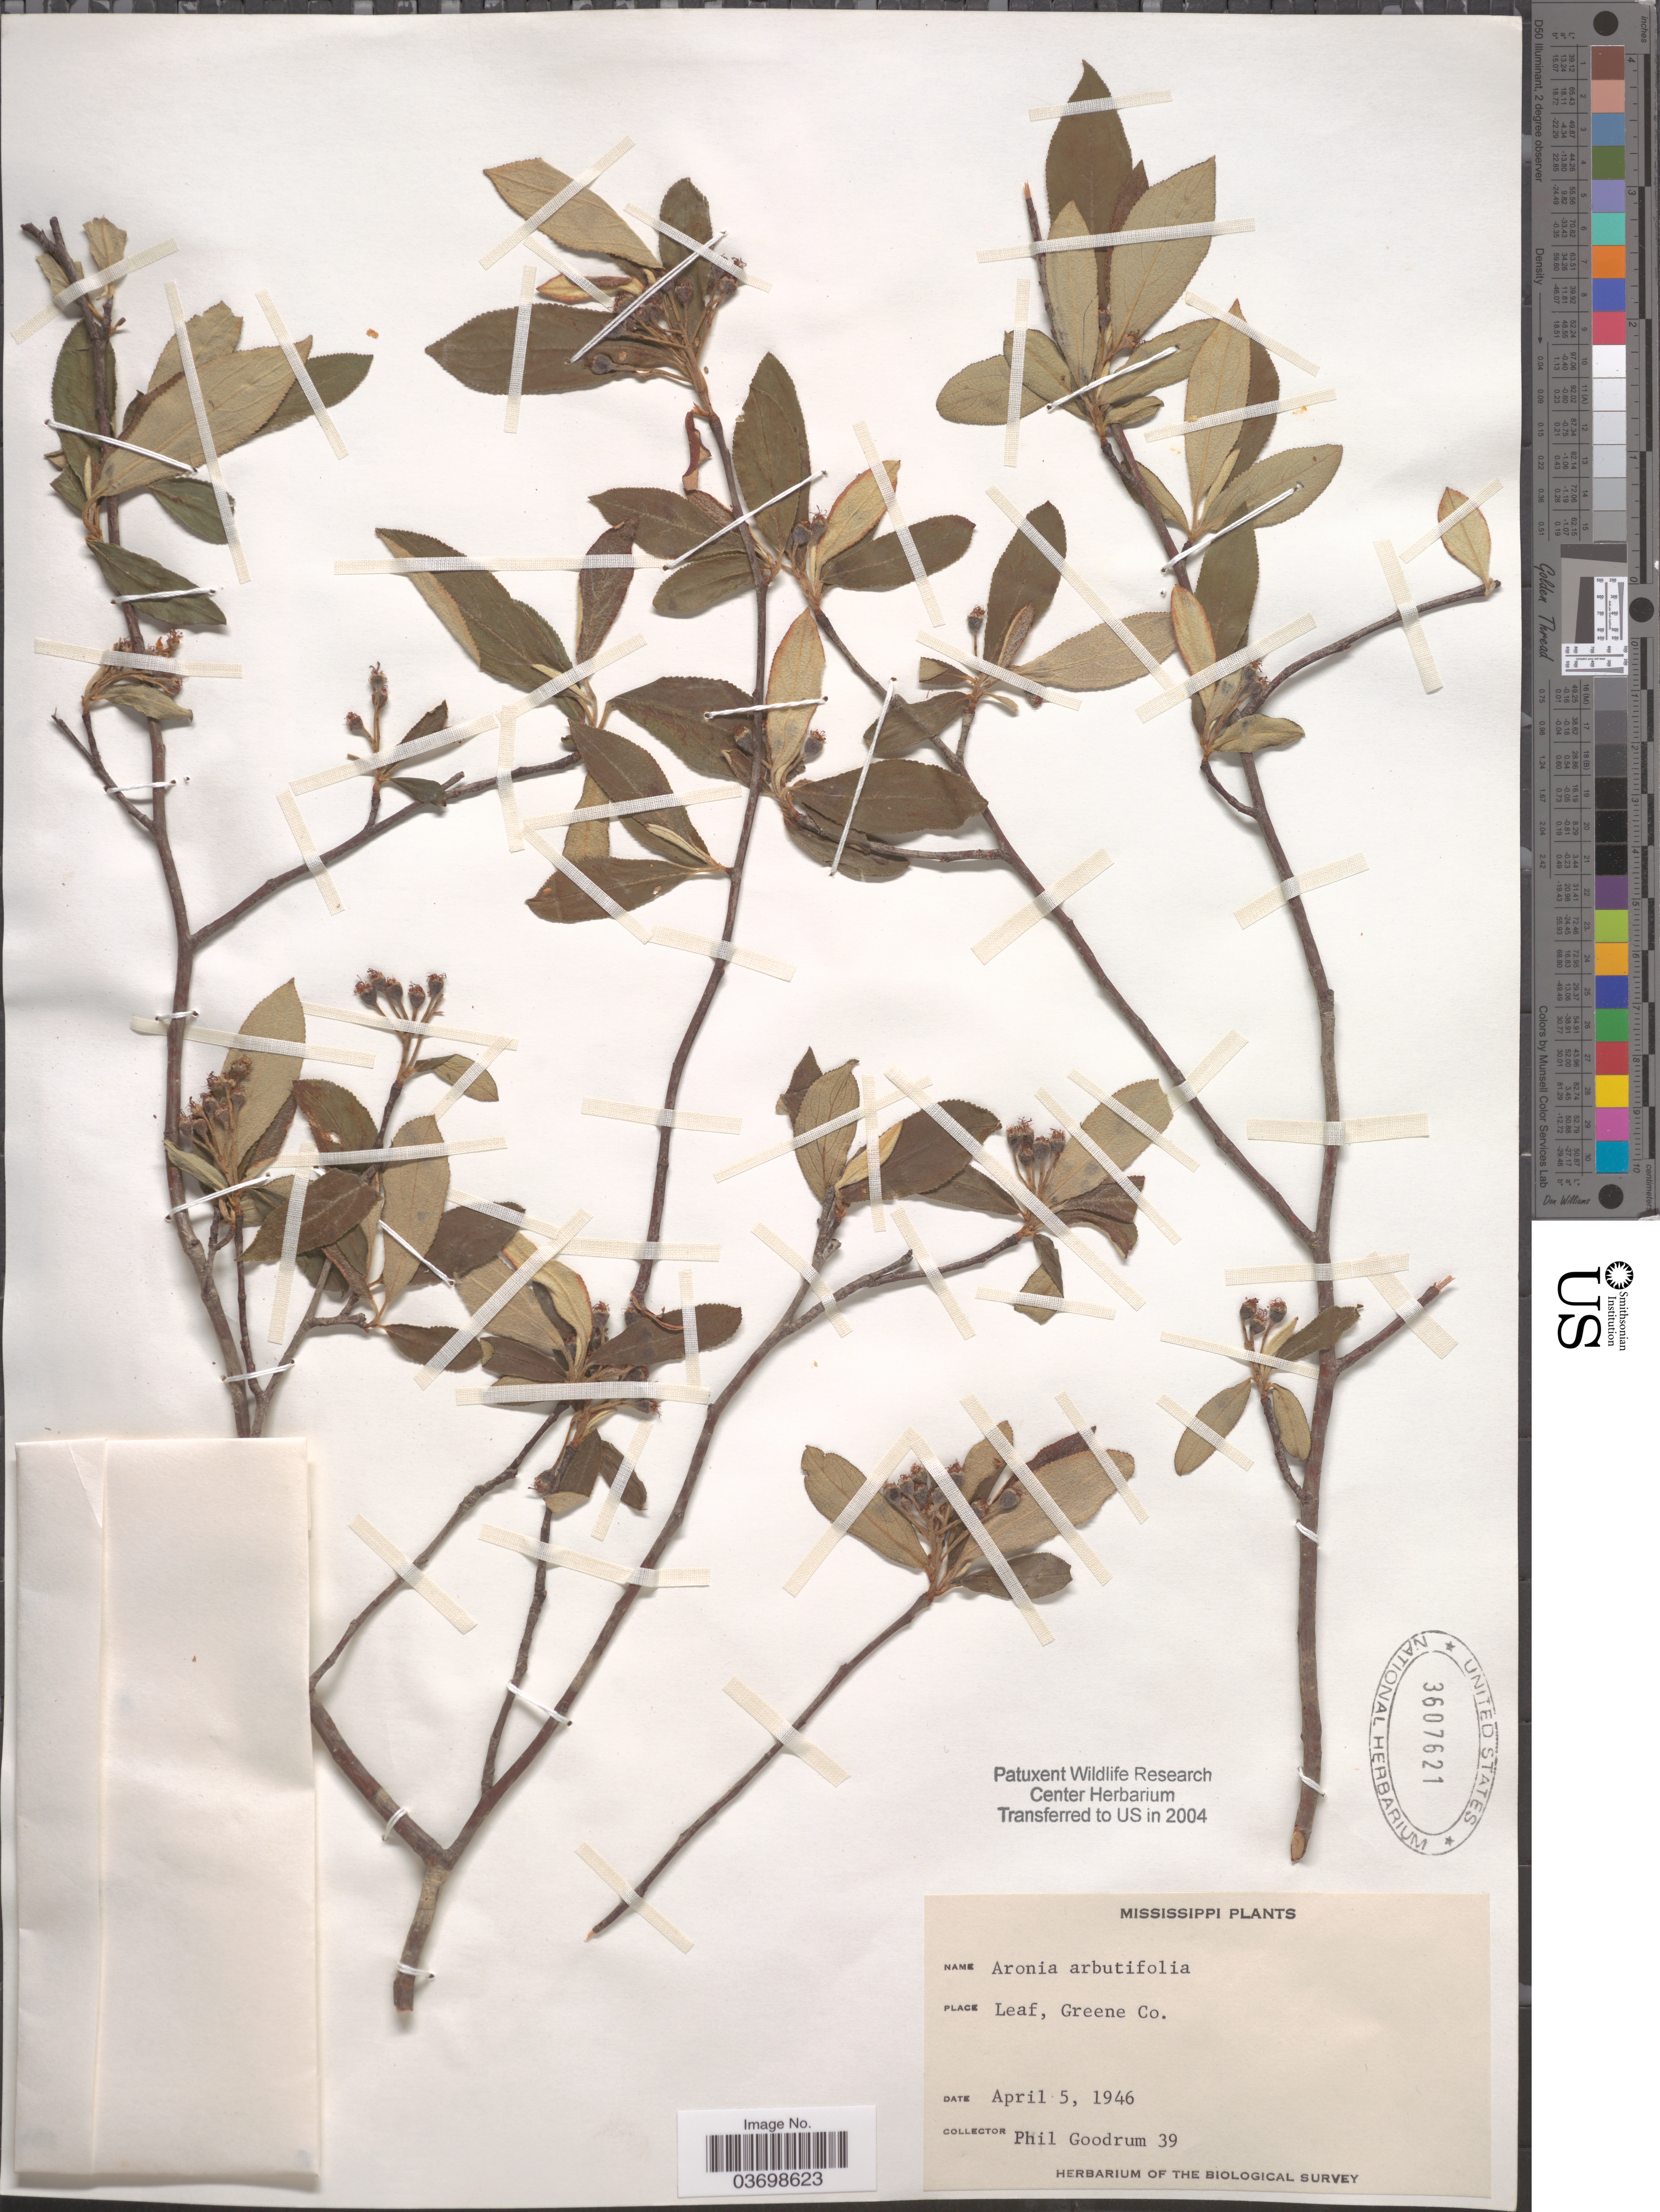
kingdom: Plantae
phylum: Tracheophyta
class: Magnoliopsida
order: Rosales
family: Rosaceae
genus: Aronia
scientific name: Aronia arbutifolia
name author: (L.) Pers.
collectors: P. Goodrum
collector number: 39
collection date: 1946-04-05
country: United States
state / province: Mississippi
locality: Leaf, Greene Co.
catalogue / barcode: US 3607621